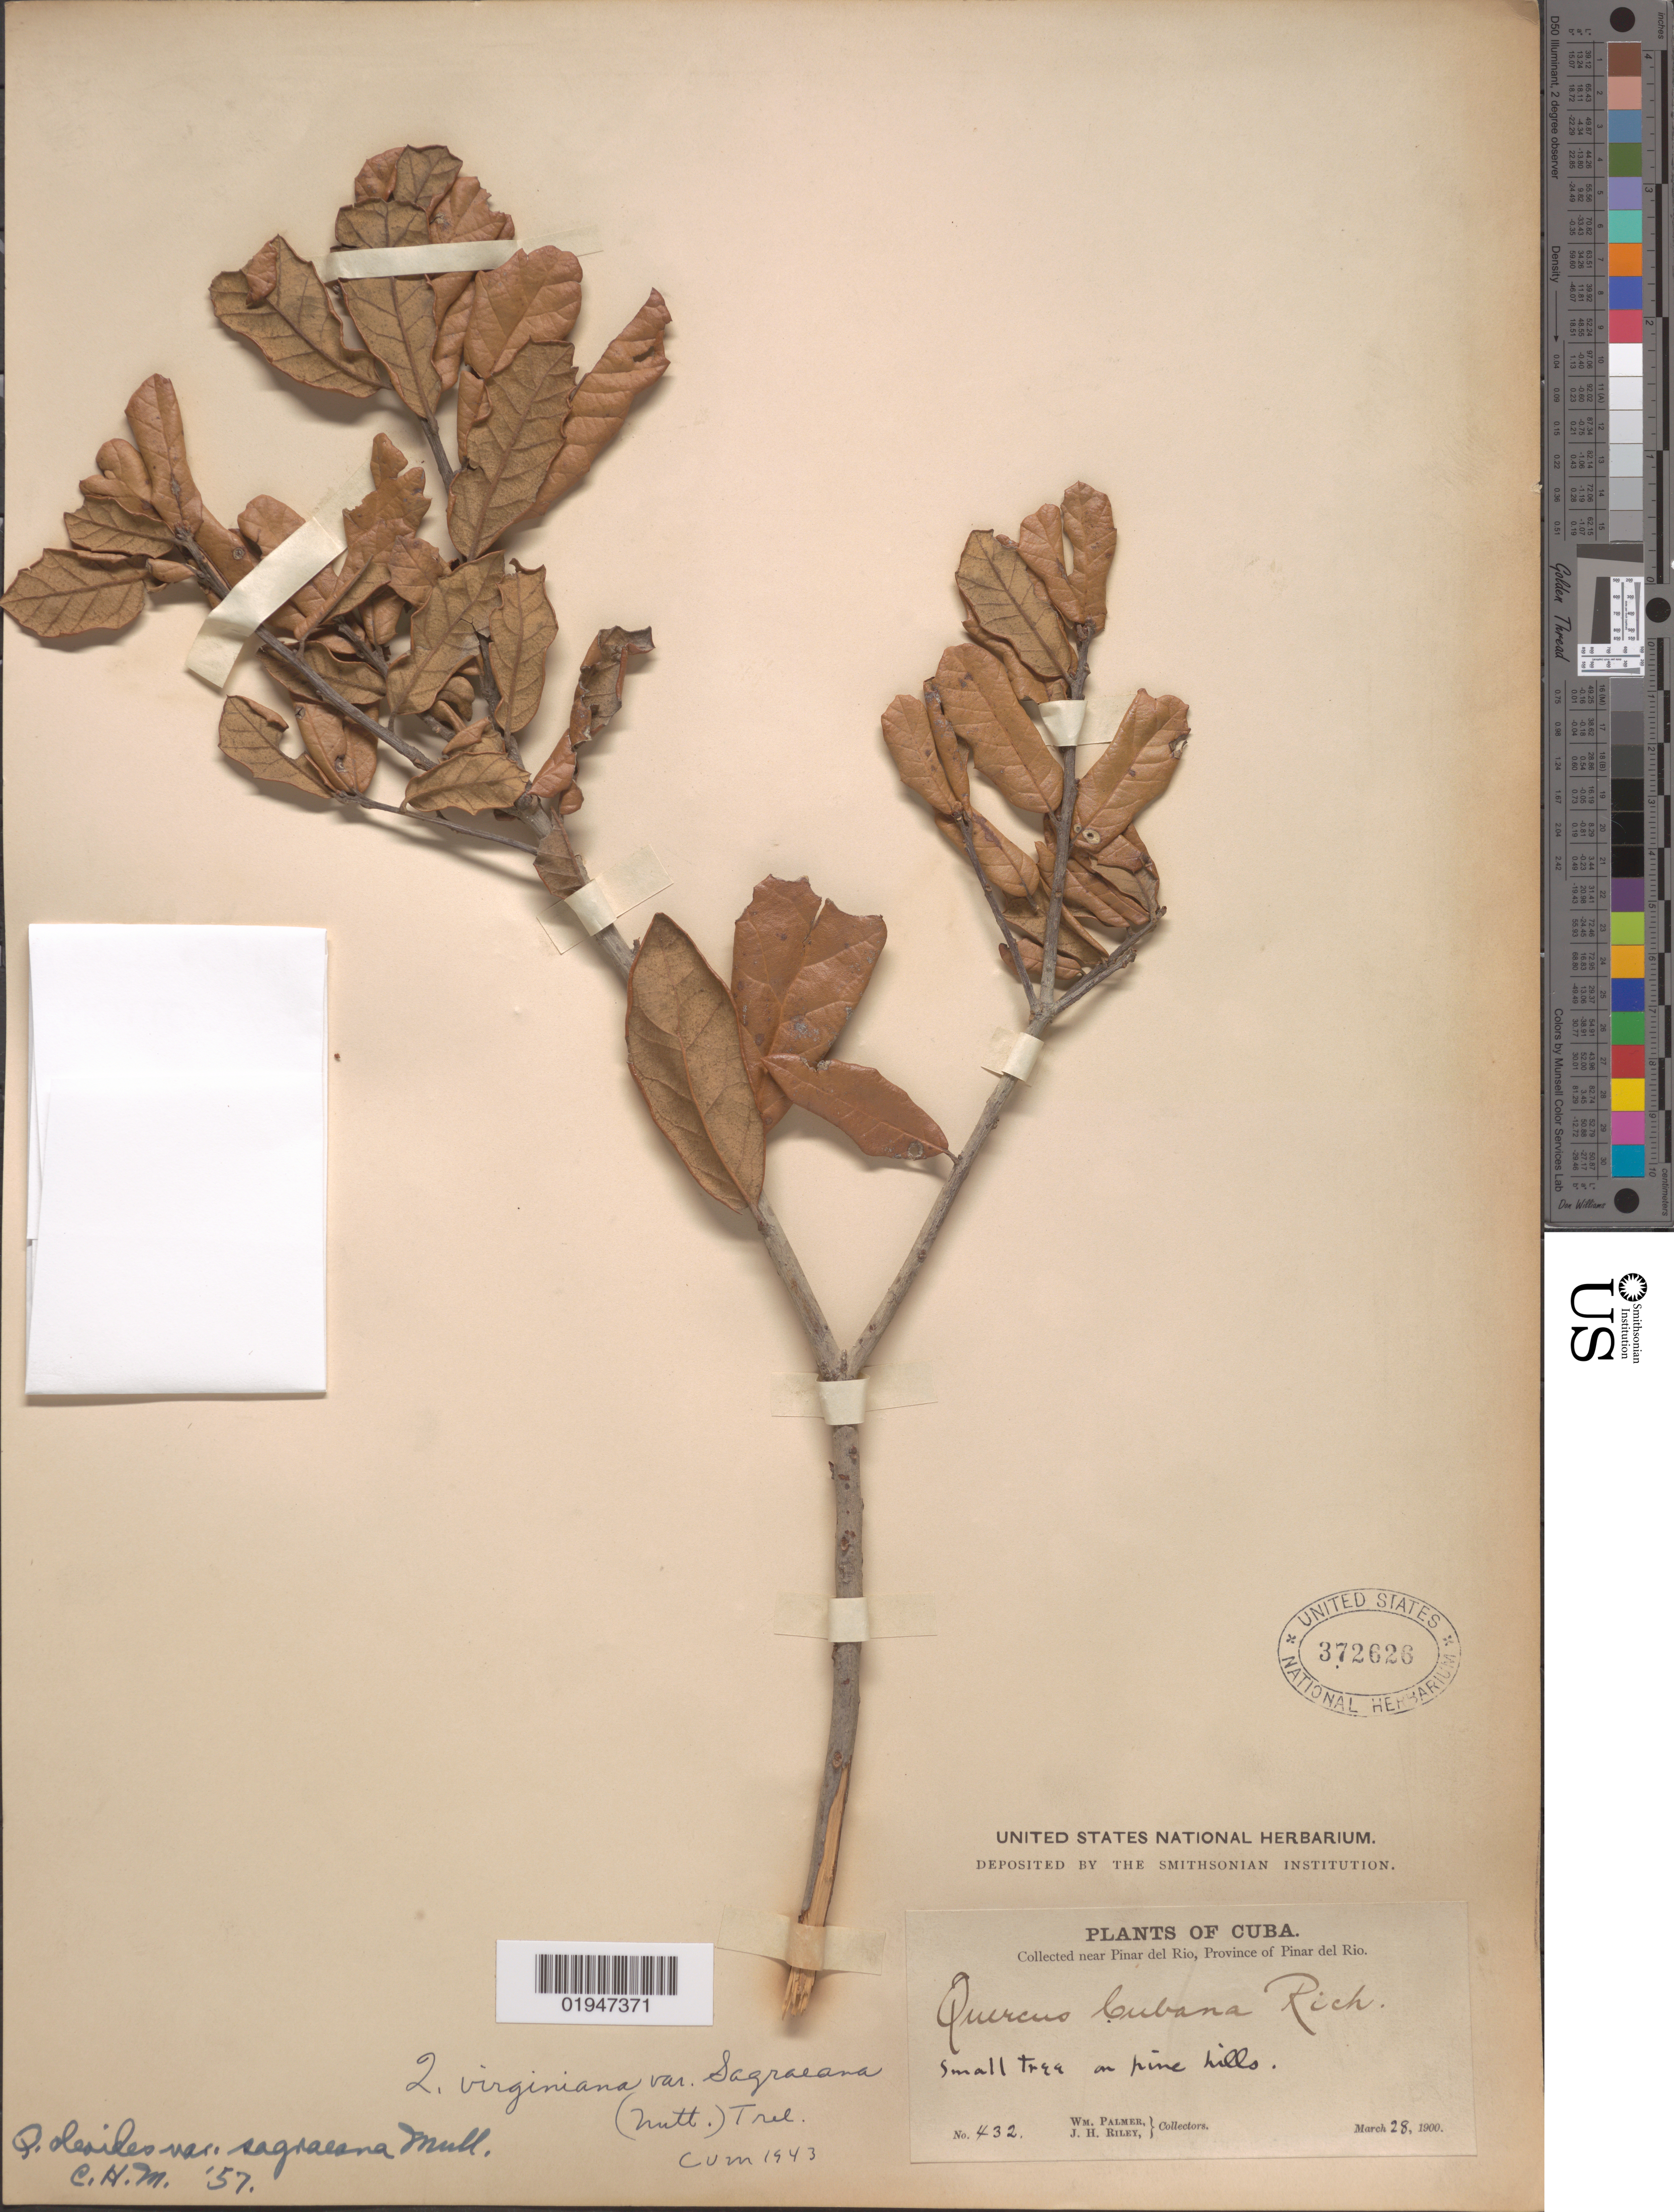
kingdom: Plantae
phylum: Tracheophyta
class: Magnoliopsida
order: Fagales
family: Fagaceae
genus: Quercus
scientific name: Quercus oleoides var. sagraeana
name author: Schltdl. & Cham.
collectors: W. Palmer & J. H. Riley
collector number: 432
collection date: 1900-03-28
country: Cuba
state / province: Pinar del Rio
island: Cuba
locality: Pinar del Rio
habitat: On pine hills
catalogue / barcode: US 372626